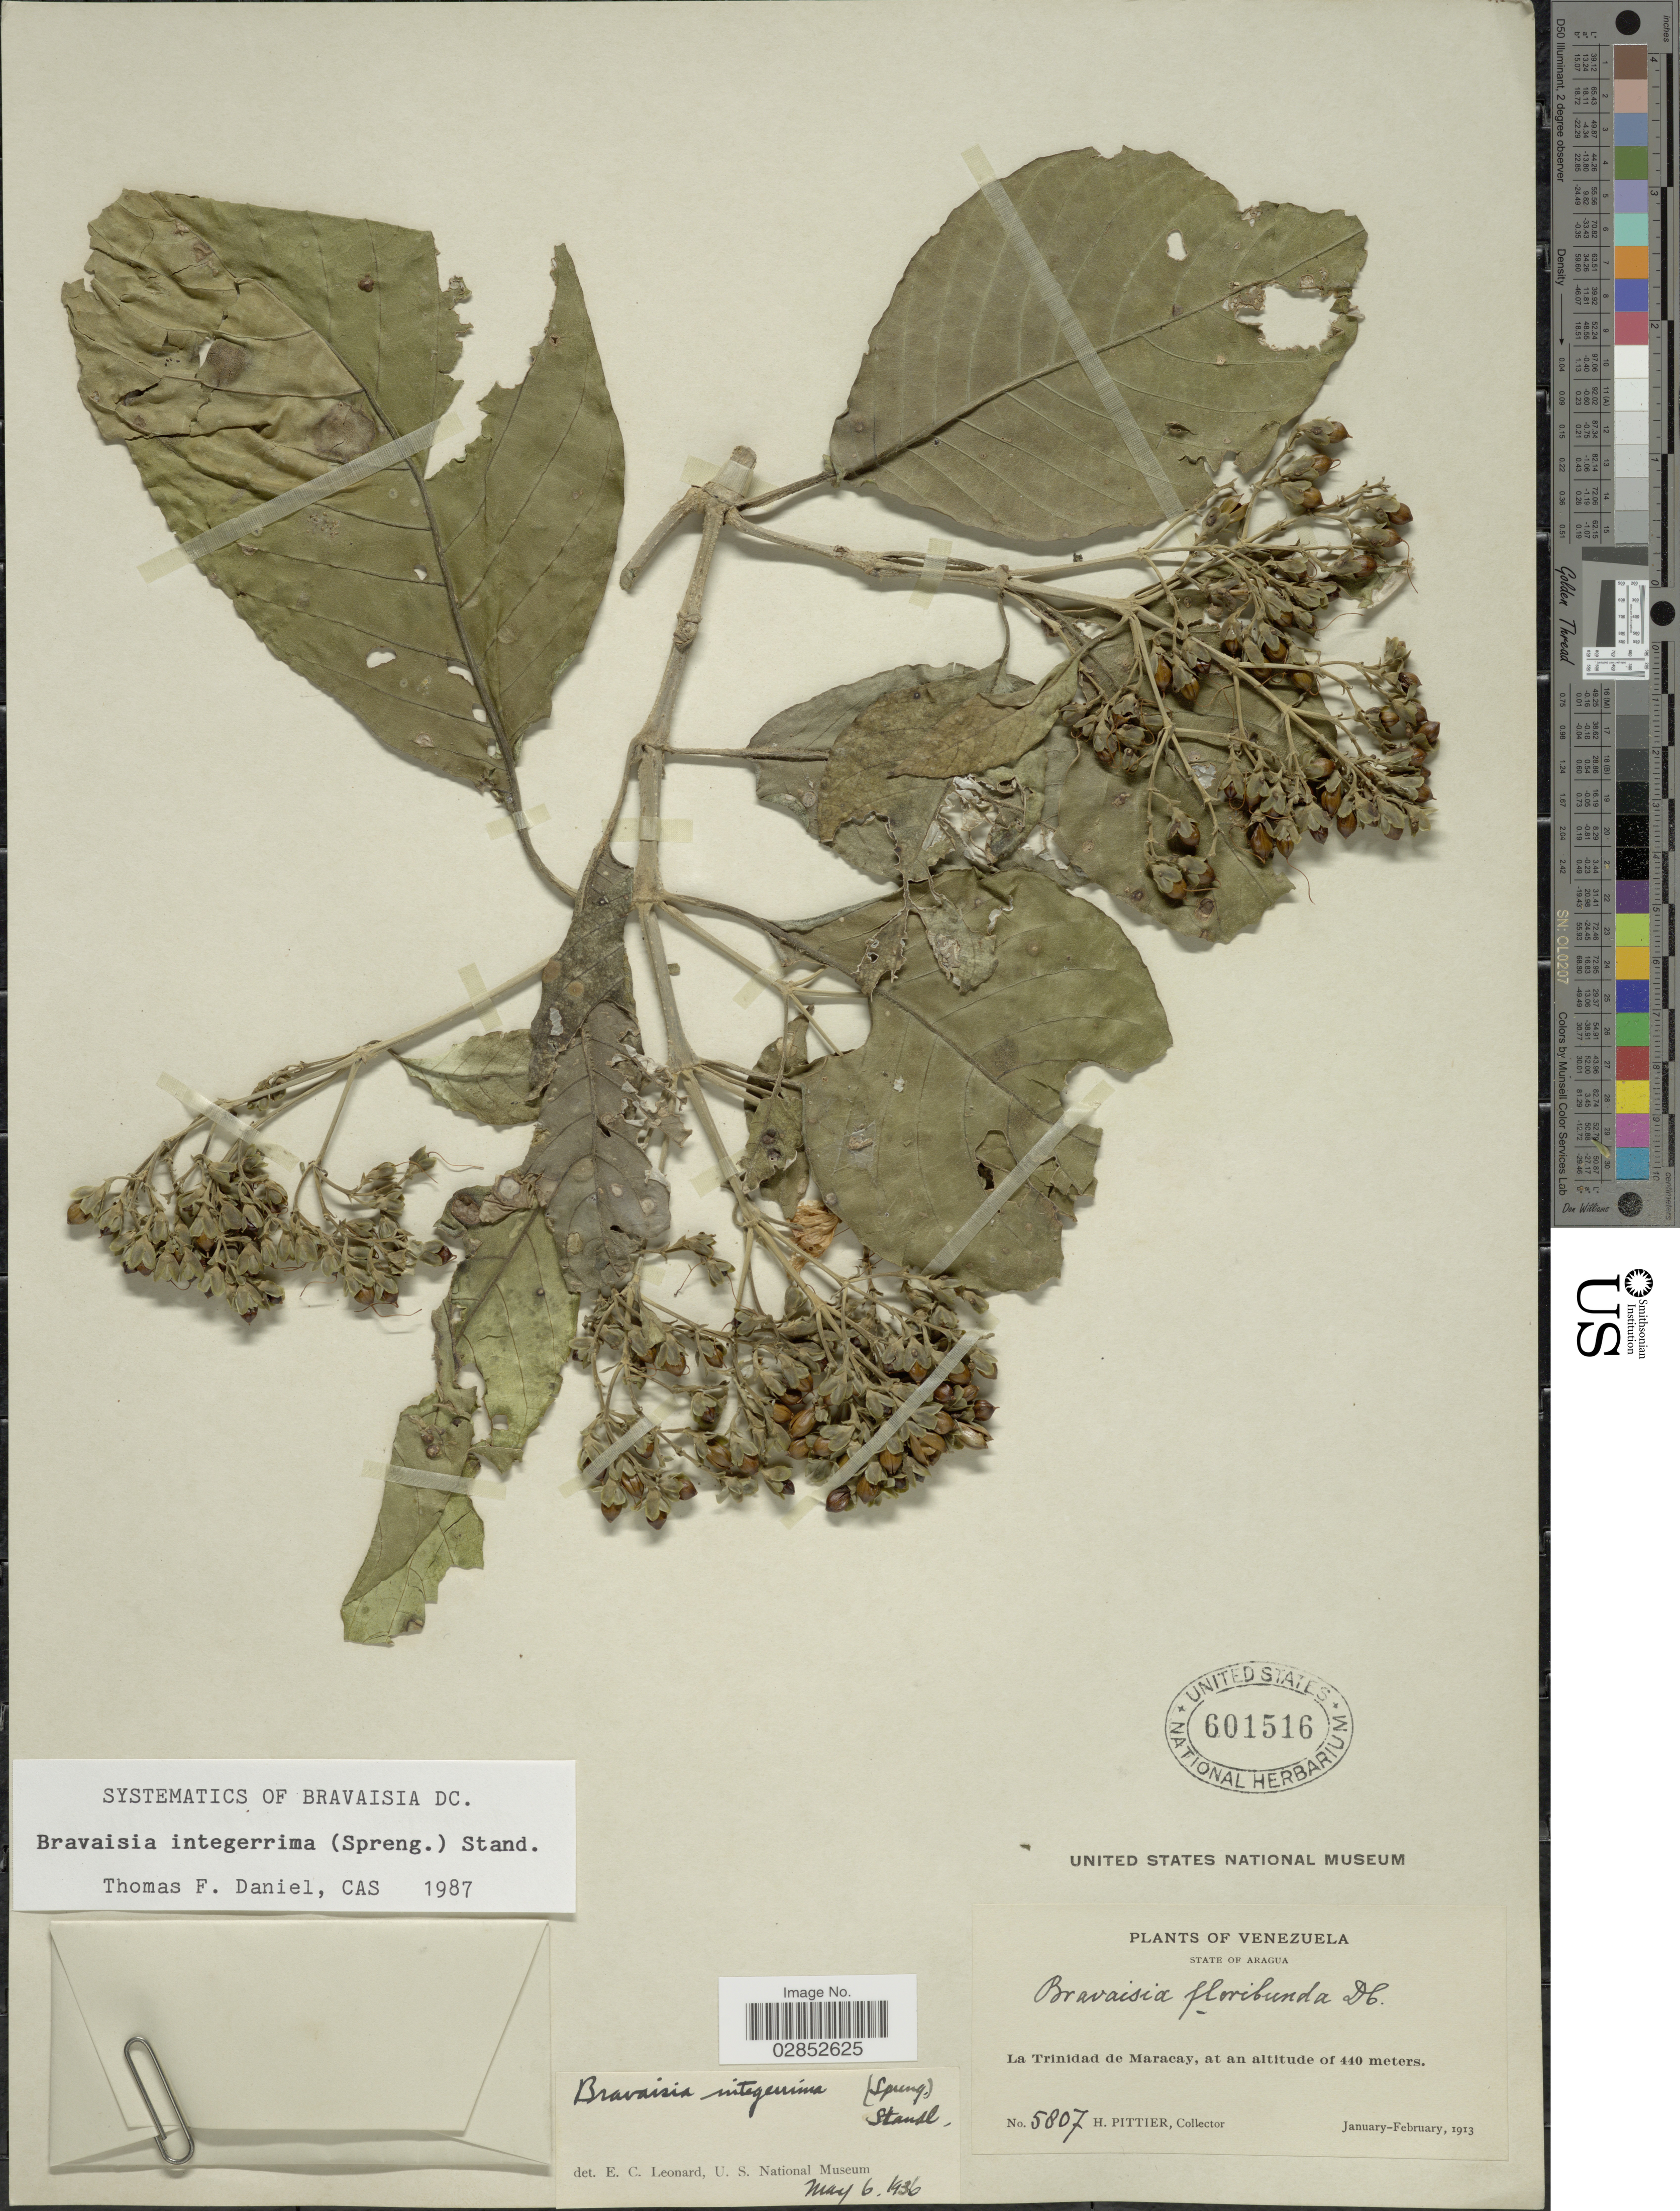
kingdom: Plantae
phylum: Tracheophyta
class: Magnoliopsida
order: Lamiales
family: Acanthaceae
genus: Bravaisia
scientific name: Bravaisia integerrima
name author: (Spreng.) Standl.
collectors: H. F. Pittier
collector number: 5807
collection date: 1913-01/1913-02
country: Venezuela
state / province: Aragua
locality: La Trinidad de Maracay.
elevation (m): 440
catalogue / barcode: US 601516